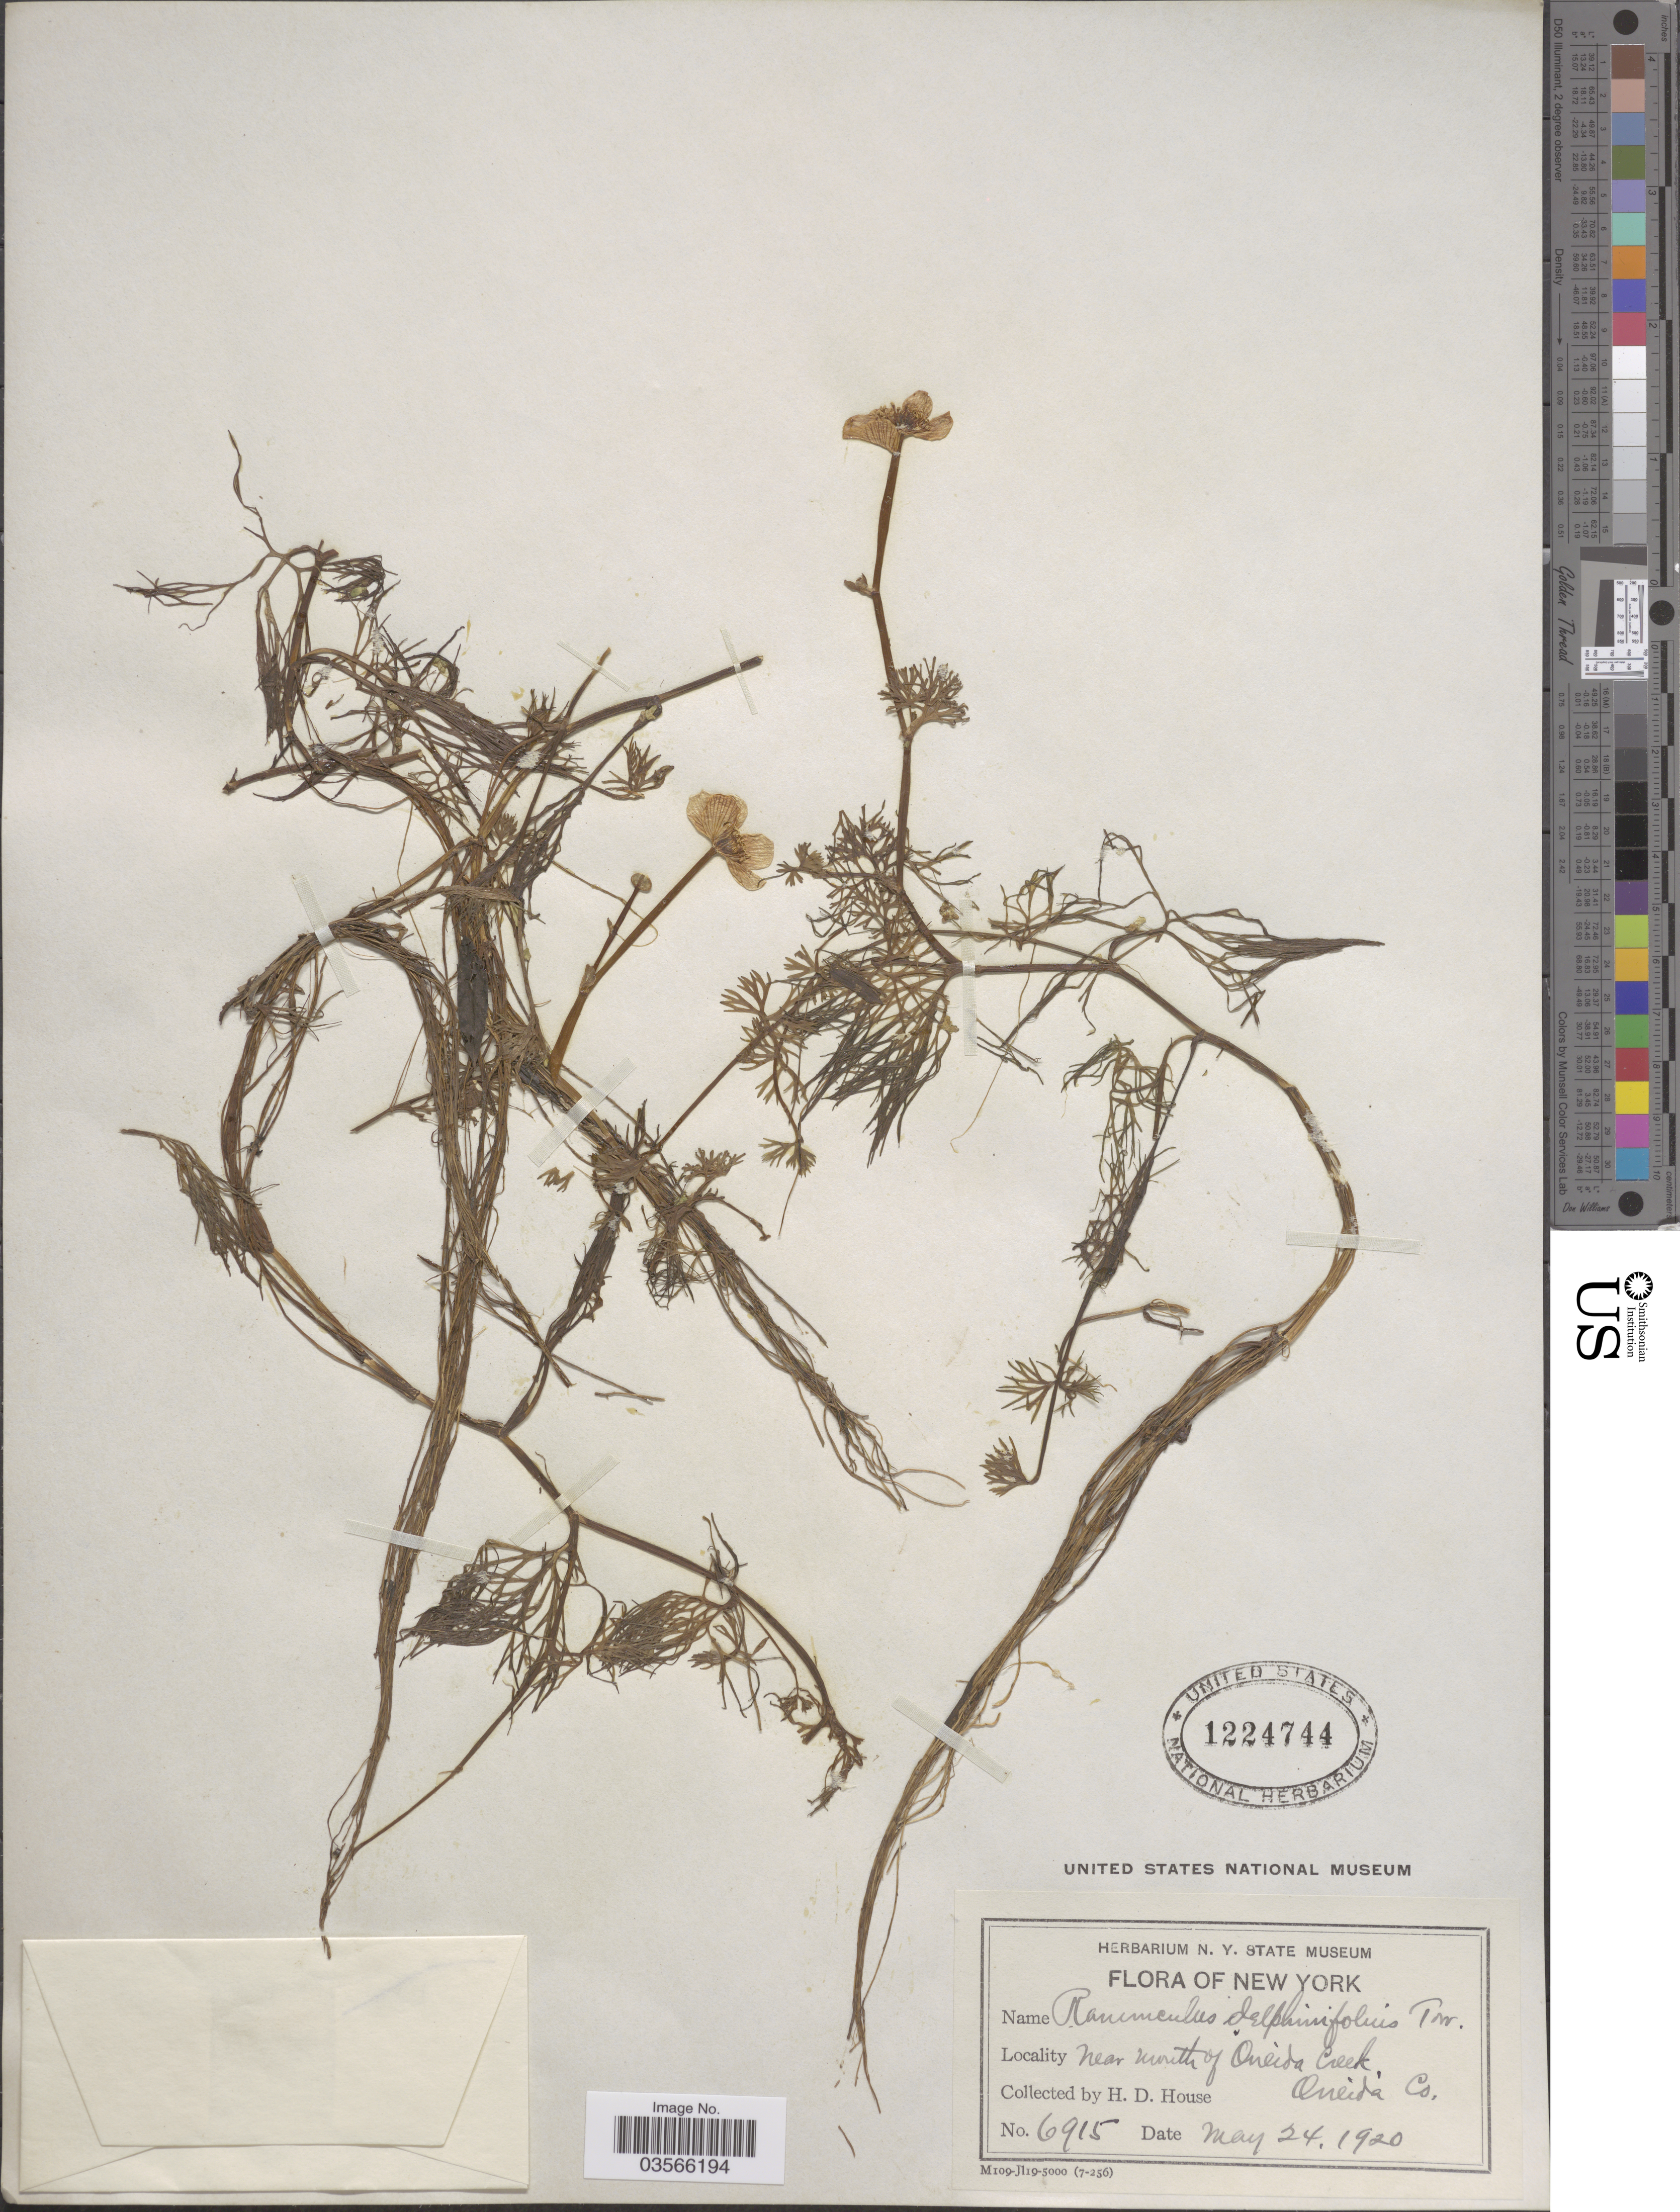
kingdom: Plantae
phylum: Tracheophyta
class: Magnoliopsida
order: Ranunculales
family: Ranunculaceae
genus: Ranunculus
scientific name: Ranunculus flabellaris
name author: Raf.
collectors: H. D. House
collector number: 6915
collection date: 1920-05-24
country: United States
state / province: New York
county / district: Oneida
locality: Near mouth of Oneida Creek, Oneida Co.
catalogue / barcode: US 1224744